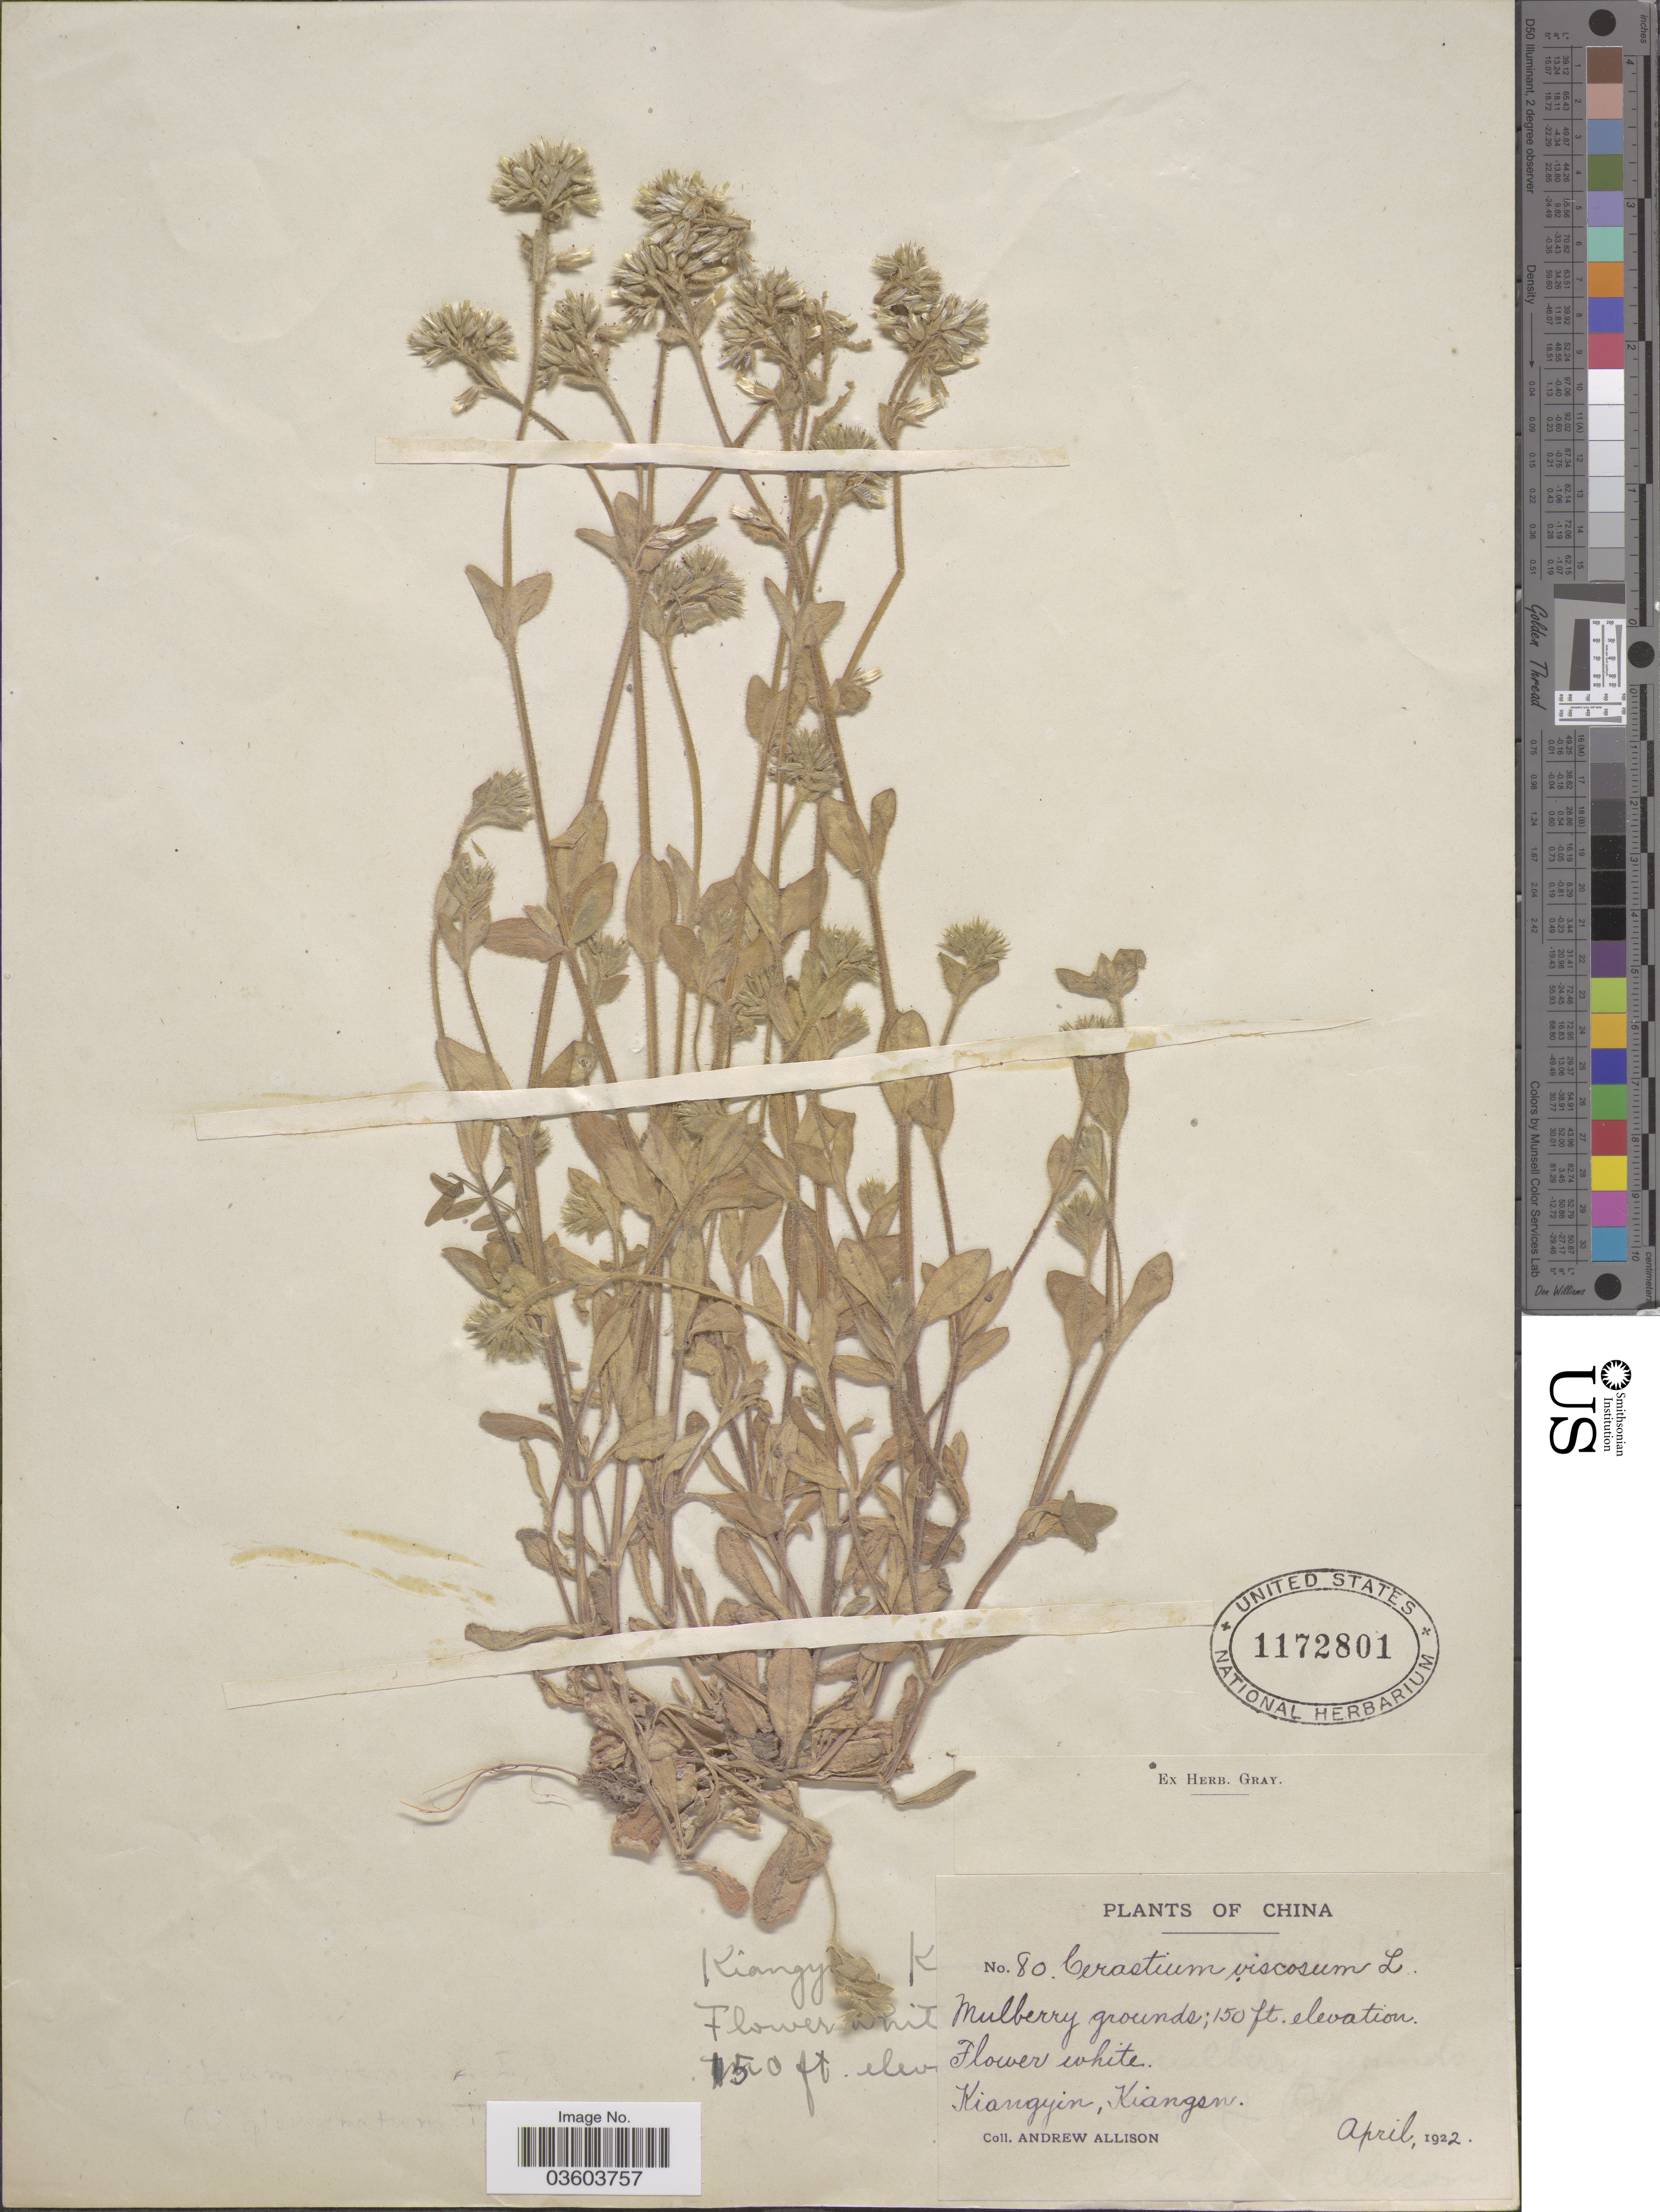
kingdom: Plantae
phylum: Tracheophyta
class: Magnoliopsida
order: Caryophyllales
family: Caryophyllaceae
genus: Cerastium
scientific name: Cerastium viscosum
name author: L.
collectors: A. Allison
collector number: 80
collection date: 1922-04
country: China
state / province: Jiangsu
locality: Kiangyin, Kiangsu.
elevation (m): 46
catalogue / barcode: US 1172801